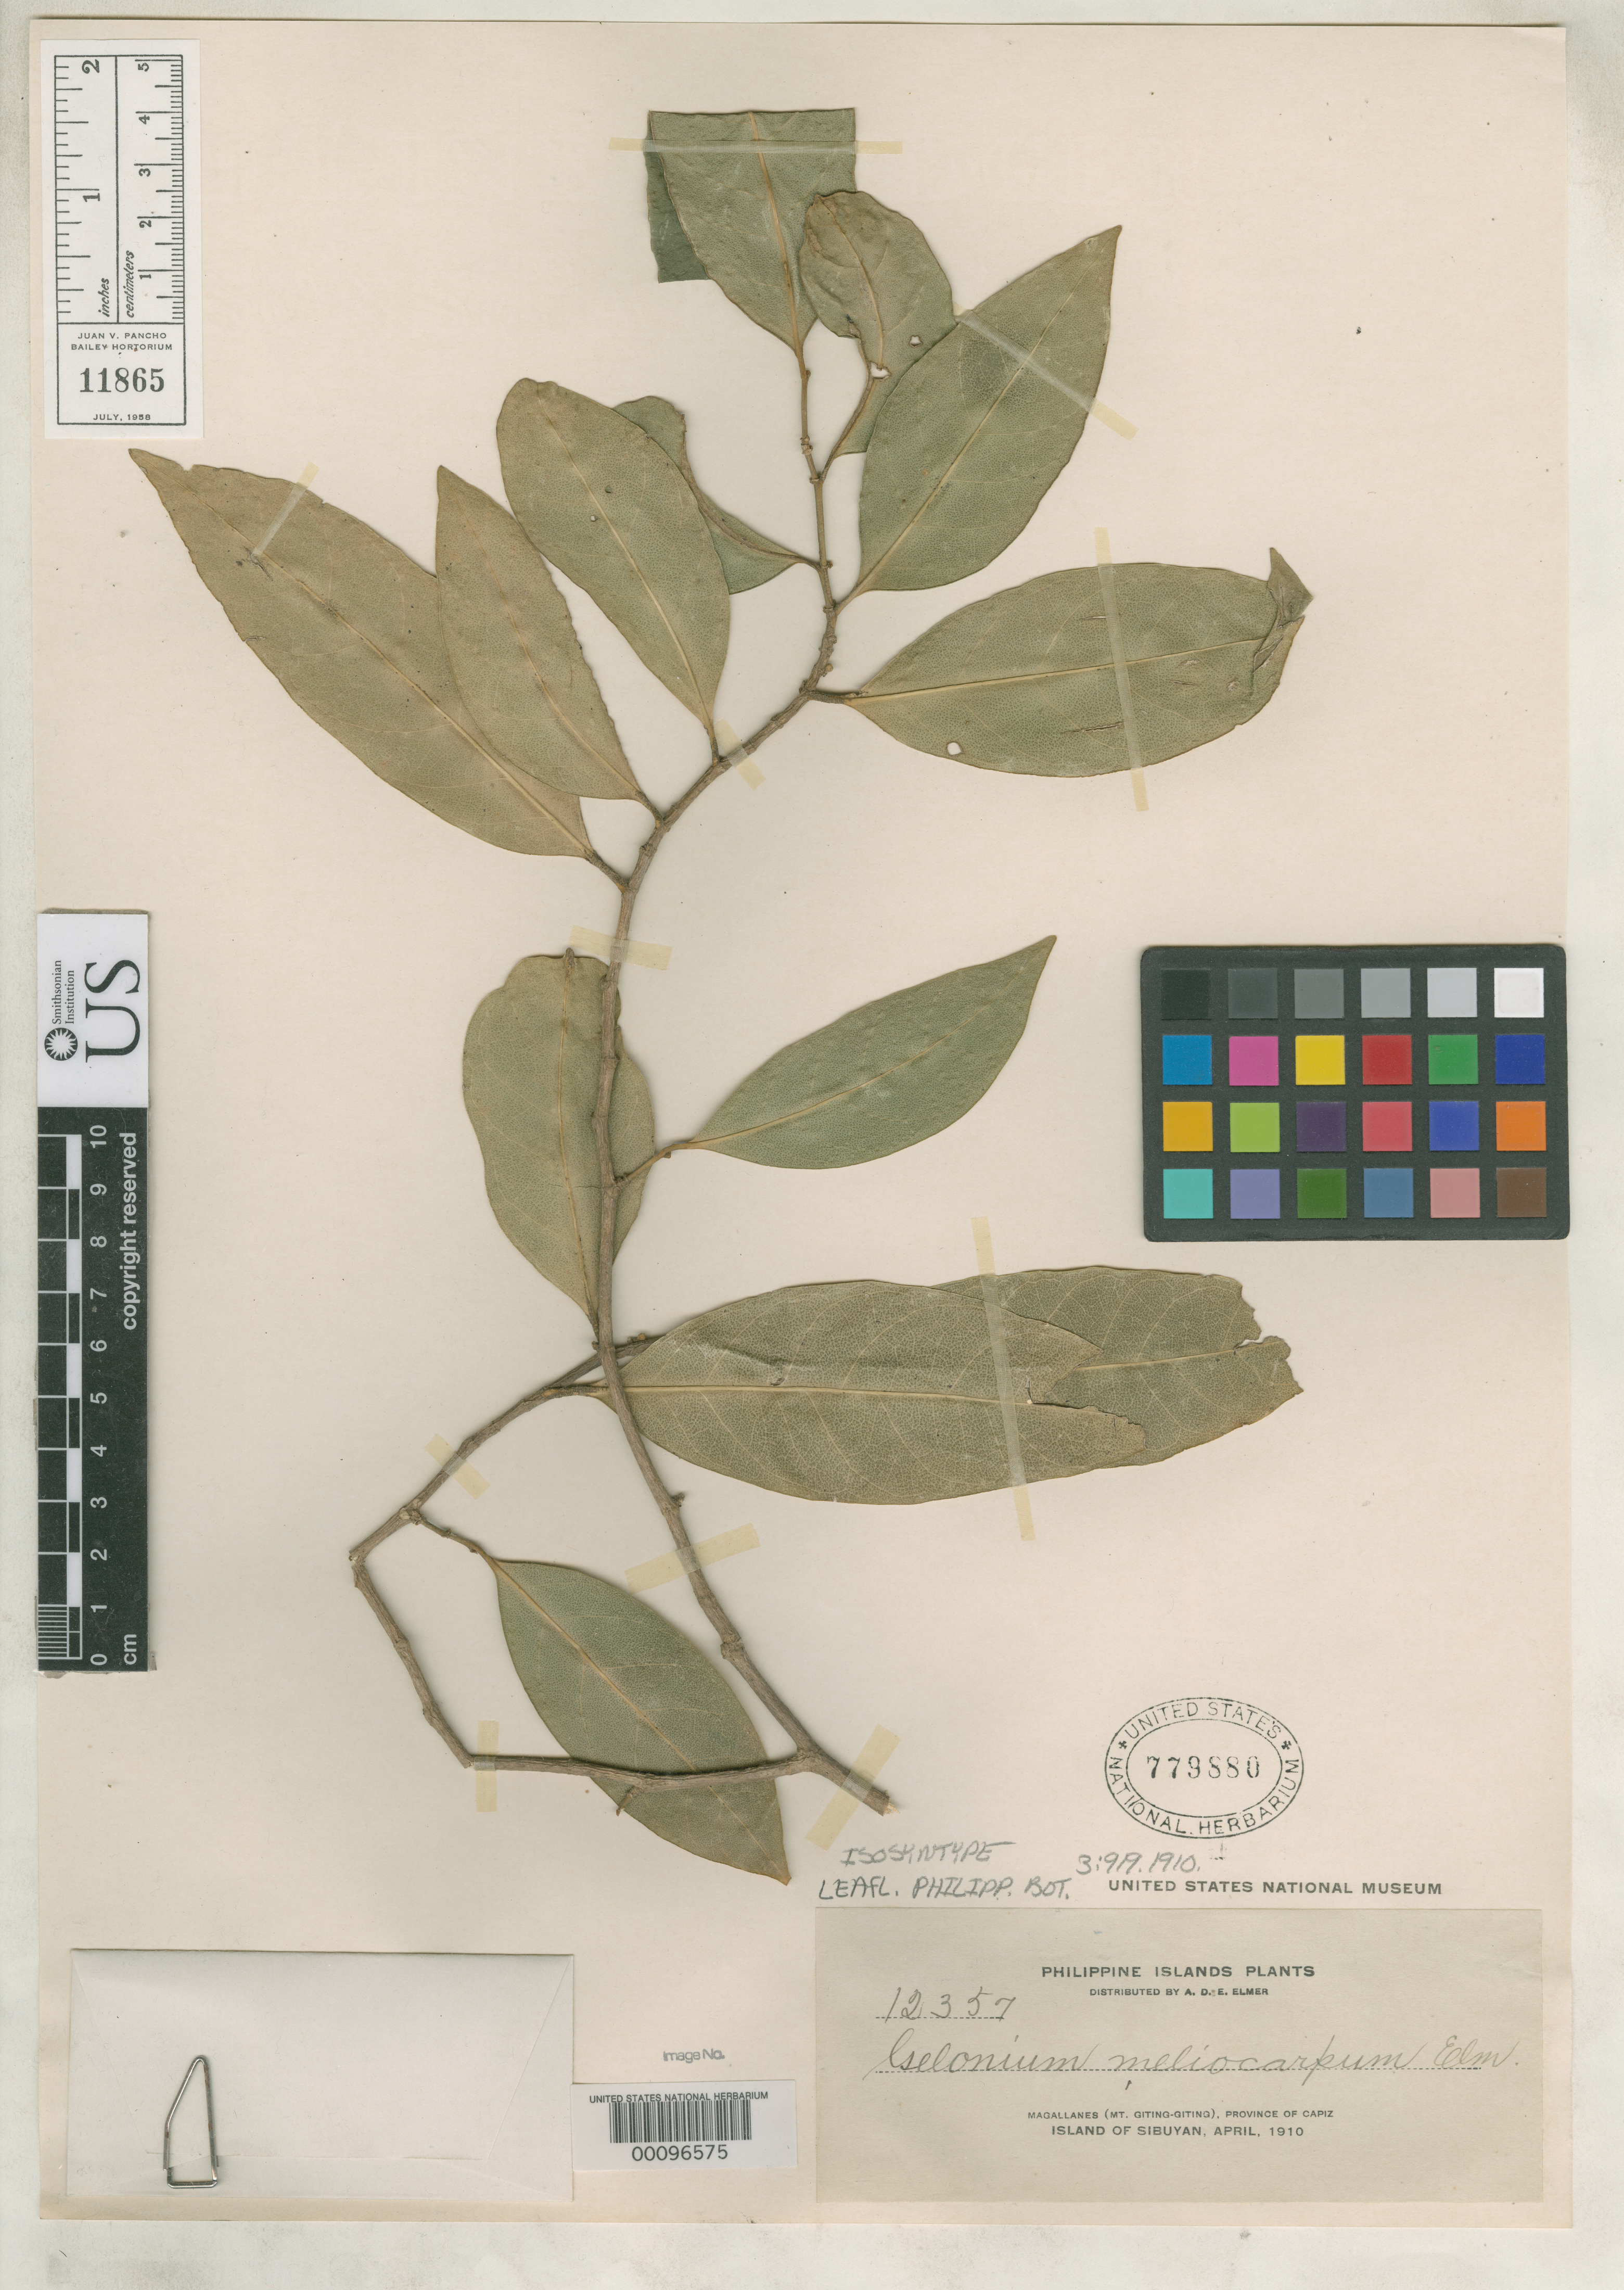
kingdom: Plantae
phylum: Tracheophyta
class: Magnoliopsida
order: Malpighiales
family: Euphorbiaceae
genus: Gelonium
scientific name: Gelonium meliocarpum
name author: Elmer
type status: Isosyntype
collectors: A. D. E. Elmer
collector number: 12357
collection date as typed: Apr 1910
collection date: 1910-04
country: Philippines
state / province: Mimaropa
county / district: Romblon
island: Sibuyan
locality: Magallanes, Mt. Giting-giting.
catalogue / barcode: US 779880